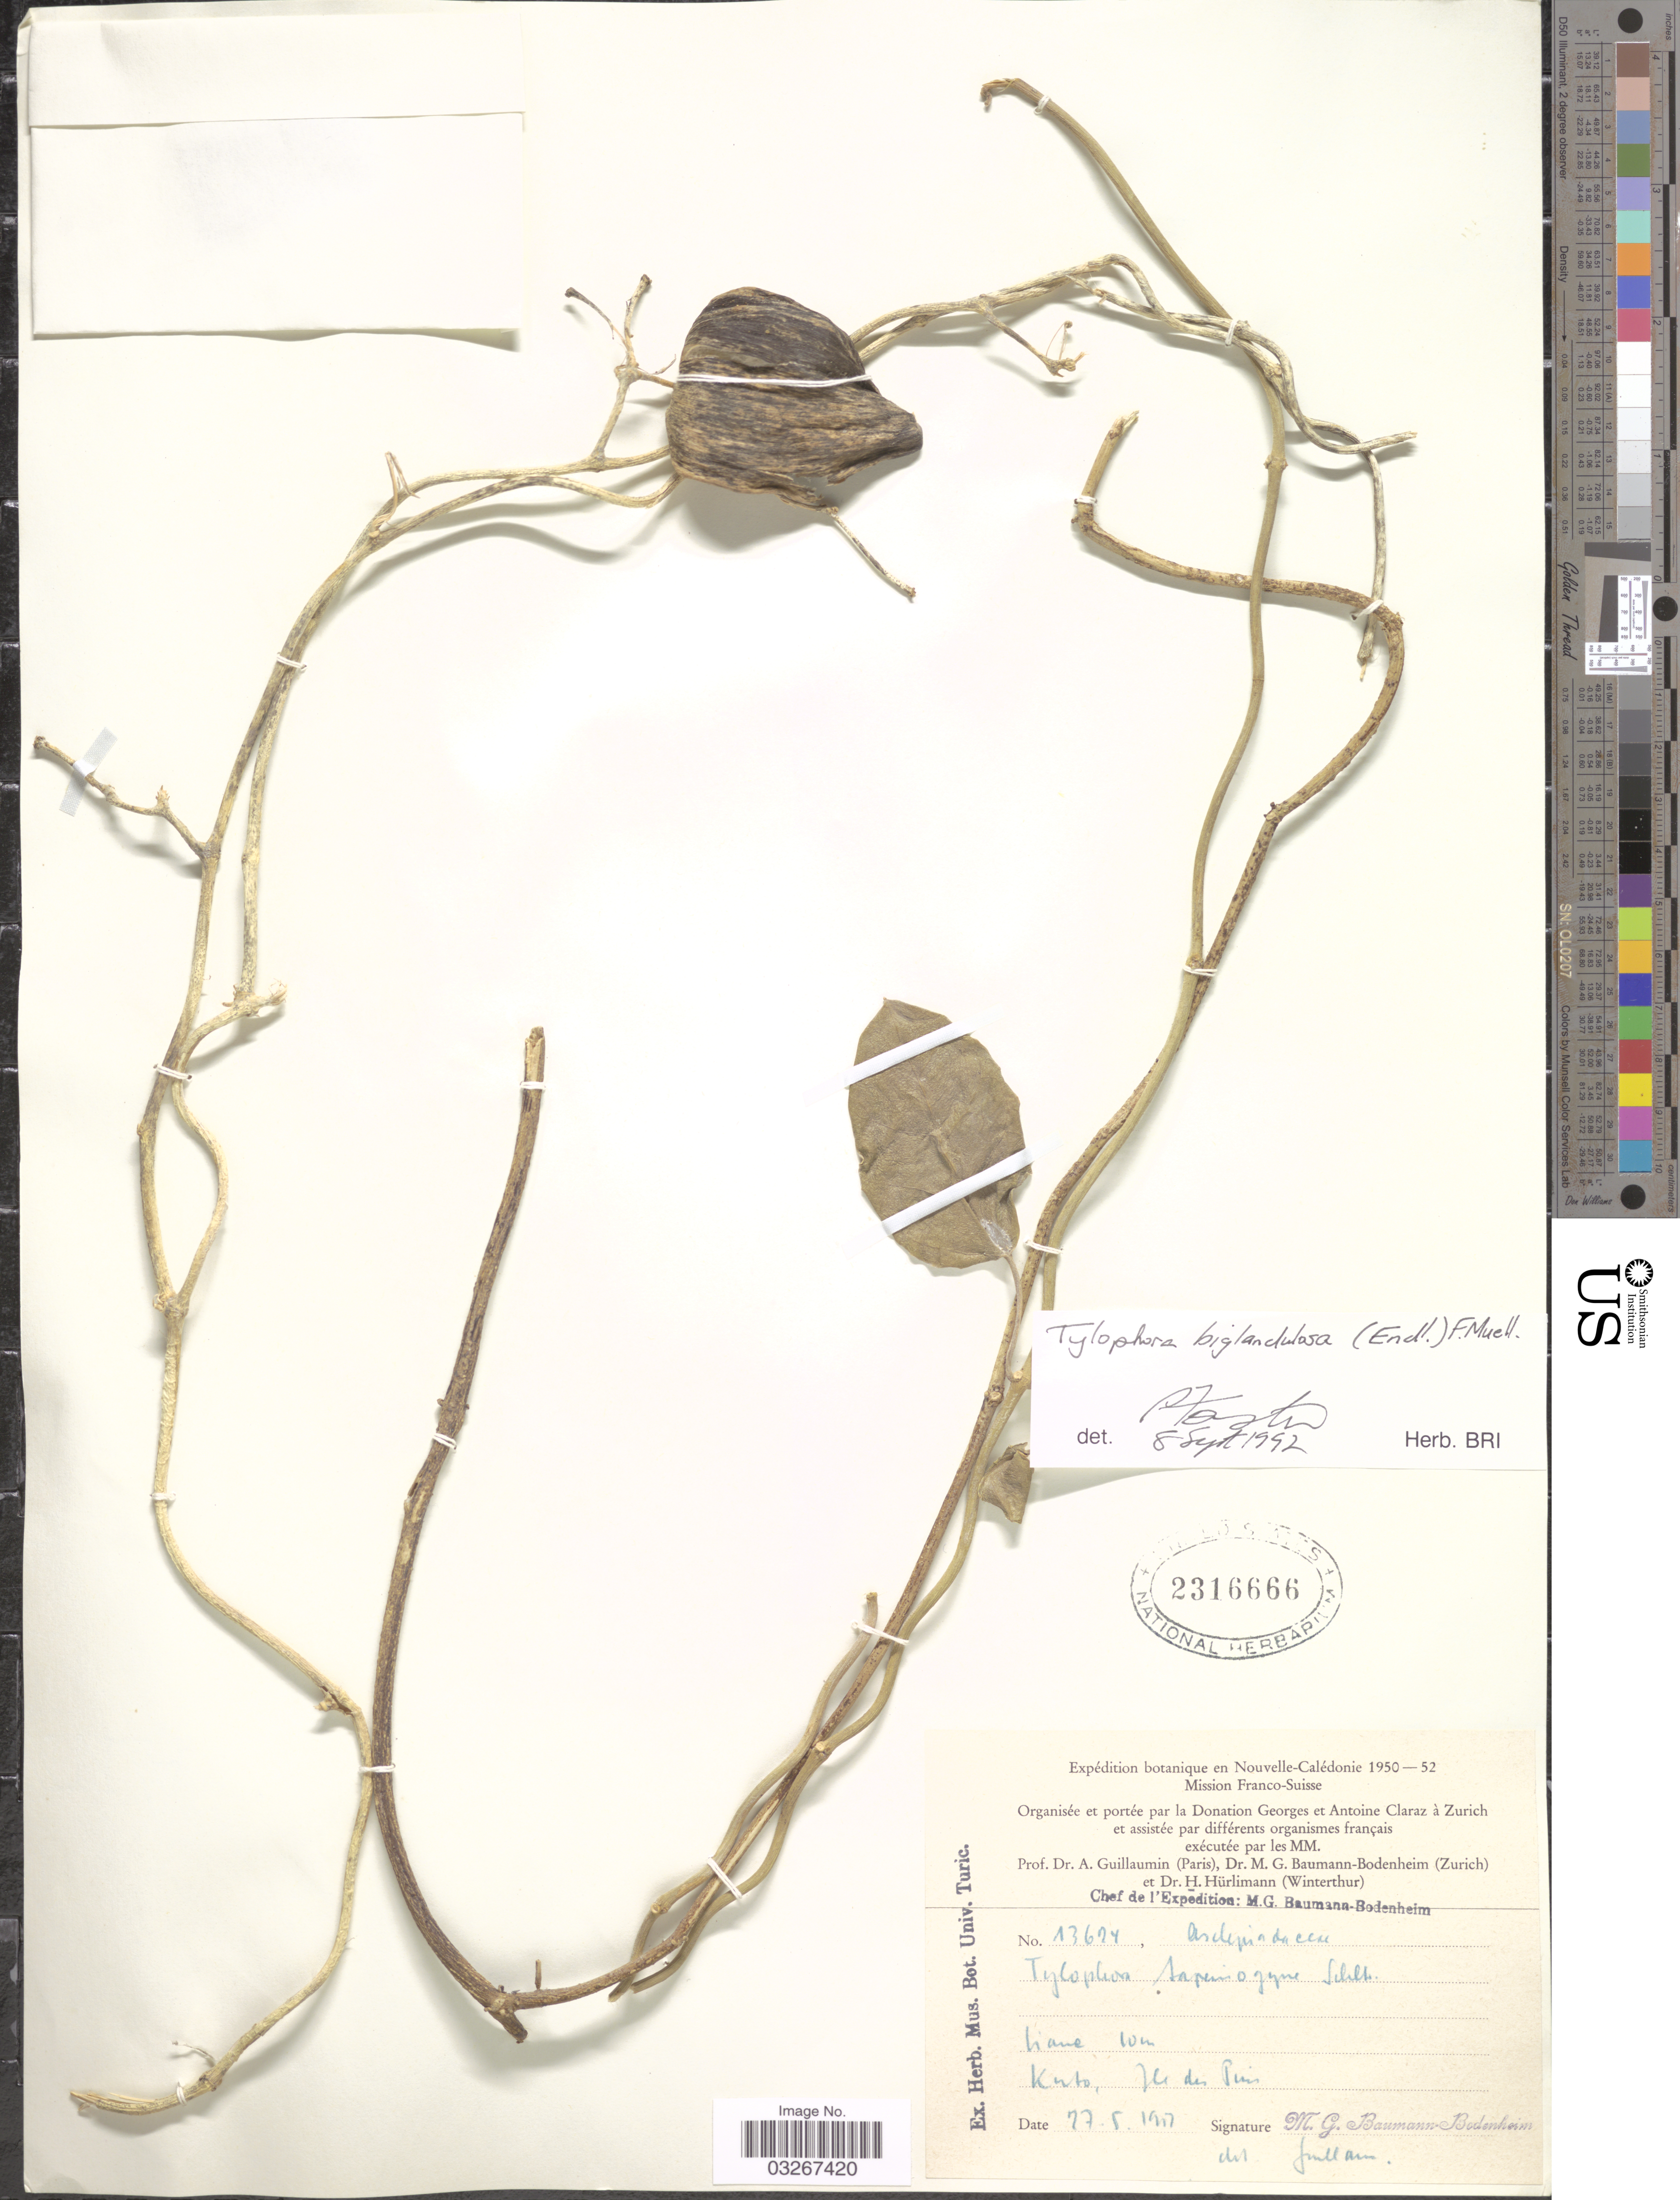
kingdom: Plantae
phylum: Tracheophyta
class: Magnoliopsida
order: Gentianales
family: Apocynaceae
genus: Tylophora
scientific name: Tylophora biglandulosa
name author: (Endl.) F. Muell.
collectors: M. G. Baumann-Bodenheim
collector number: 13694*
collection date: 1917-05-27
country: New Caledonia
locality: Kuto, Ile des Pins.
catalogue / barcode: US 2316666